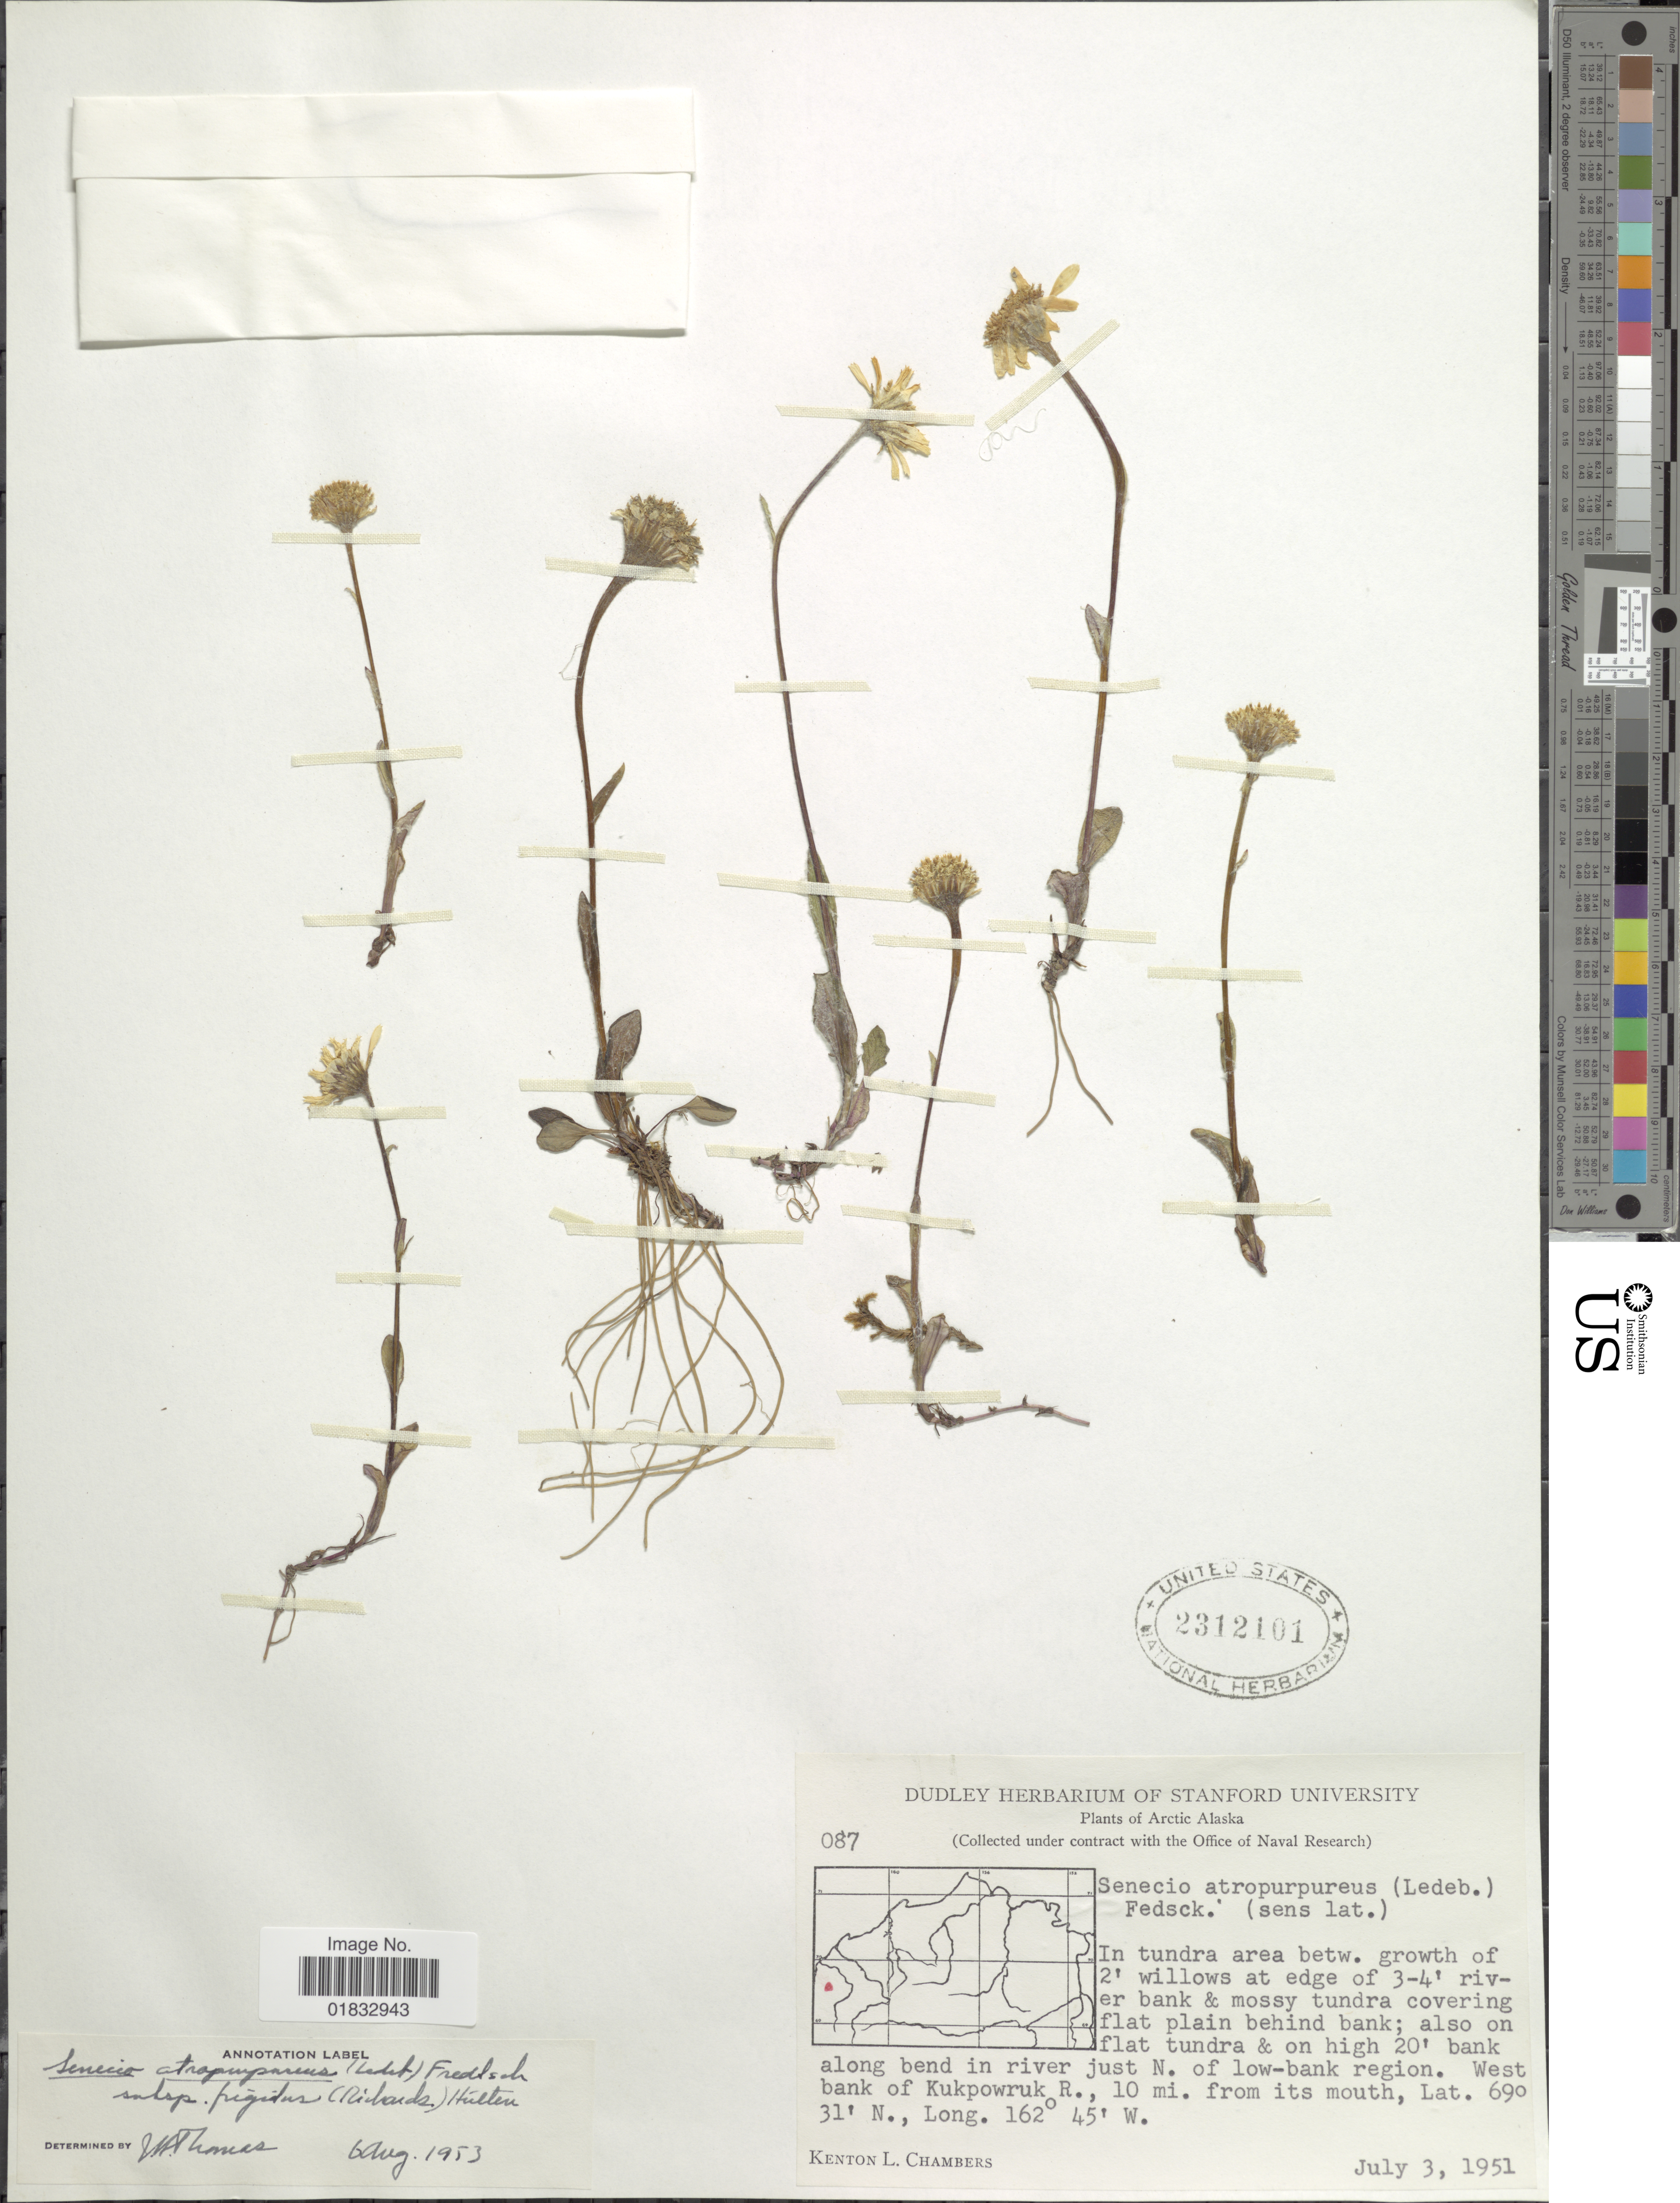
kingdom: Plantae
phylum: Tracheophyta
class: Magnoliopsida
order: Asterales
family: Asteraceae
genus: Tephroseris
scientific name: Tephroseris frigida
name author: (Richardson) Holub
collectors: K. L. Chambers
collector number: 087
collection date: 1951-07-03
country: United States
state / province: Alaska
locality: Arctic Alaska, In tundra area betw, growth of 2' willows at edge of 3-4'river bank & mossy tundra covering flat plain behind bank; also on flat tundra & on high 20' bank along bend in river just N of Low-bank region. West bank of Kukpowruk R., 10 mi. from its mouth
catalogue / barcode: US 2312101